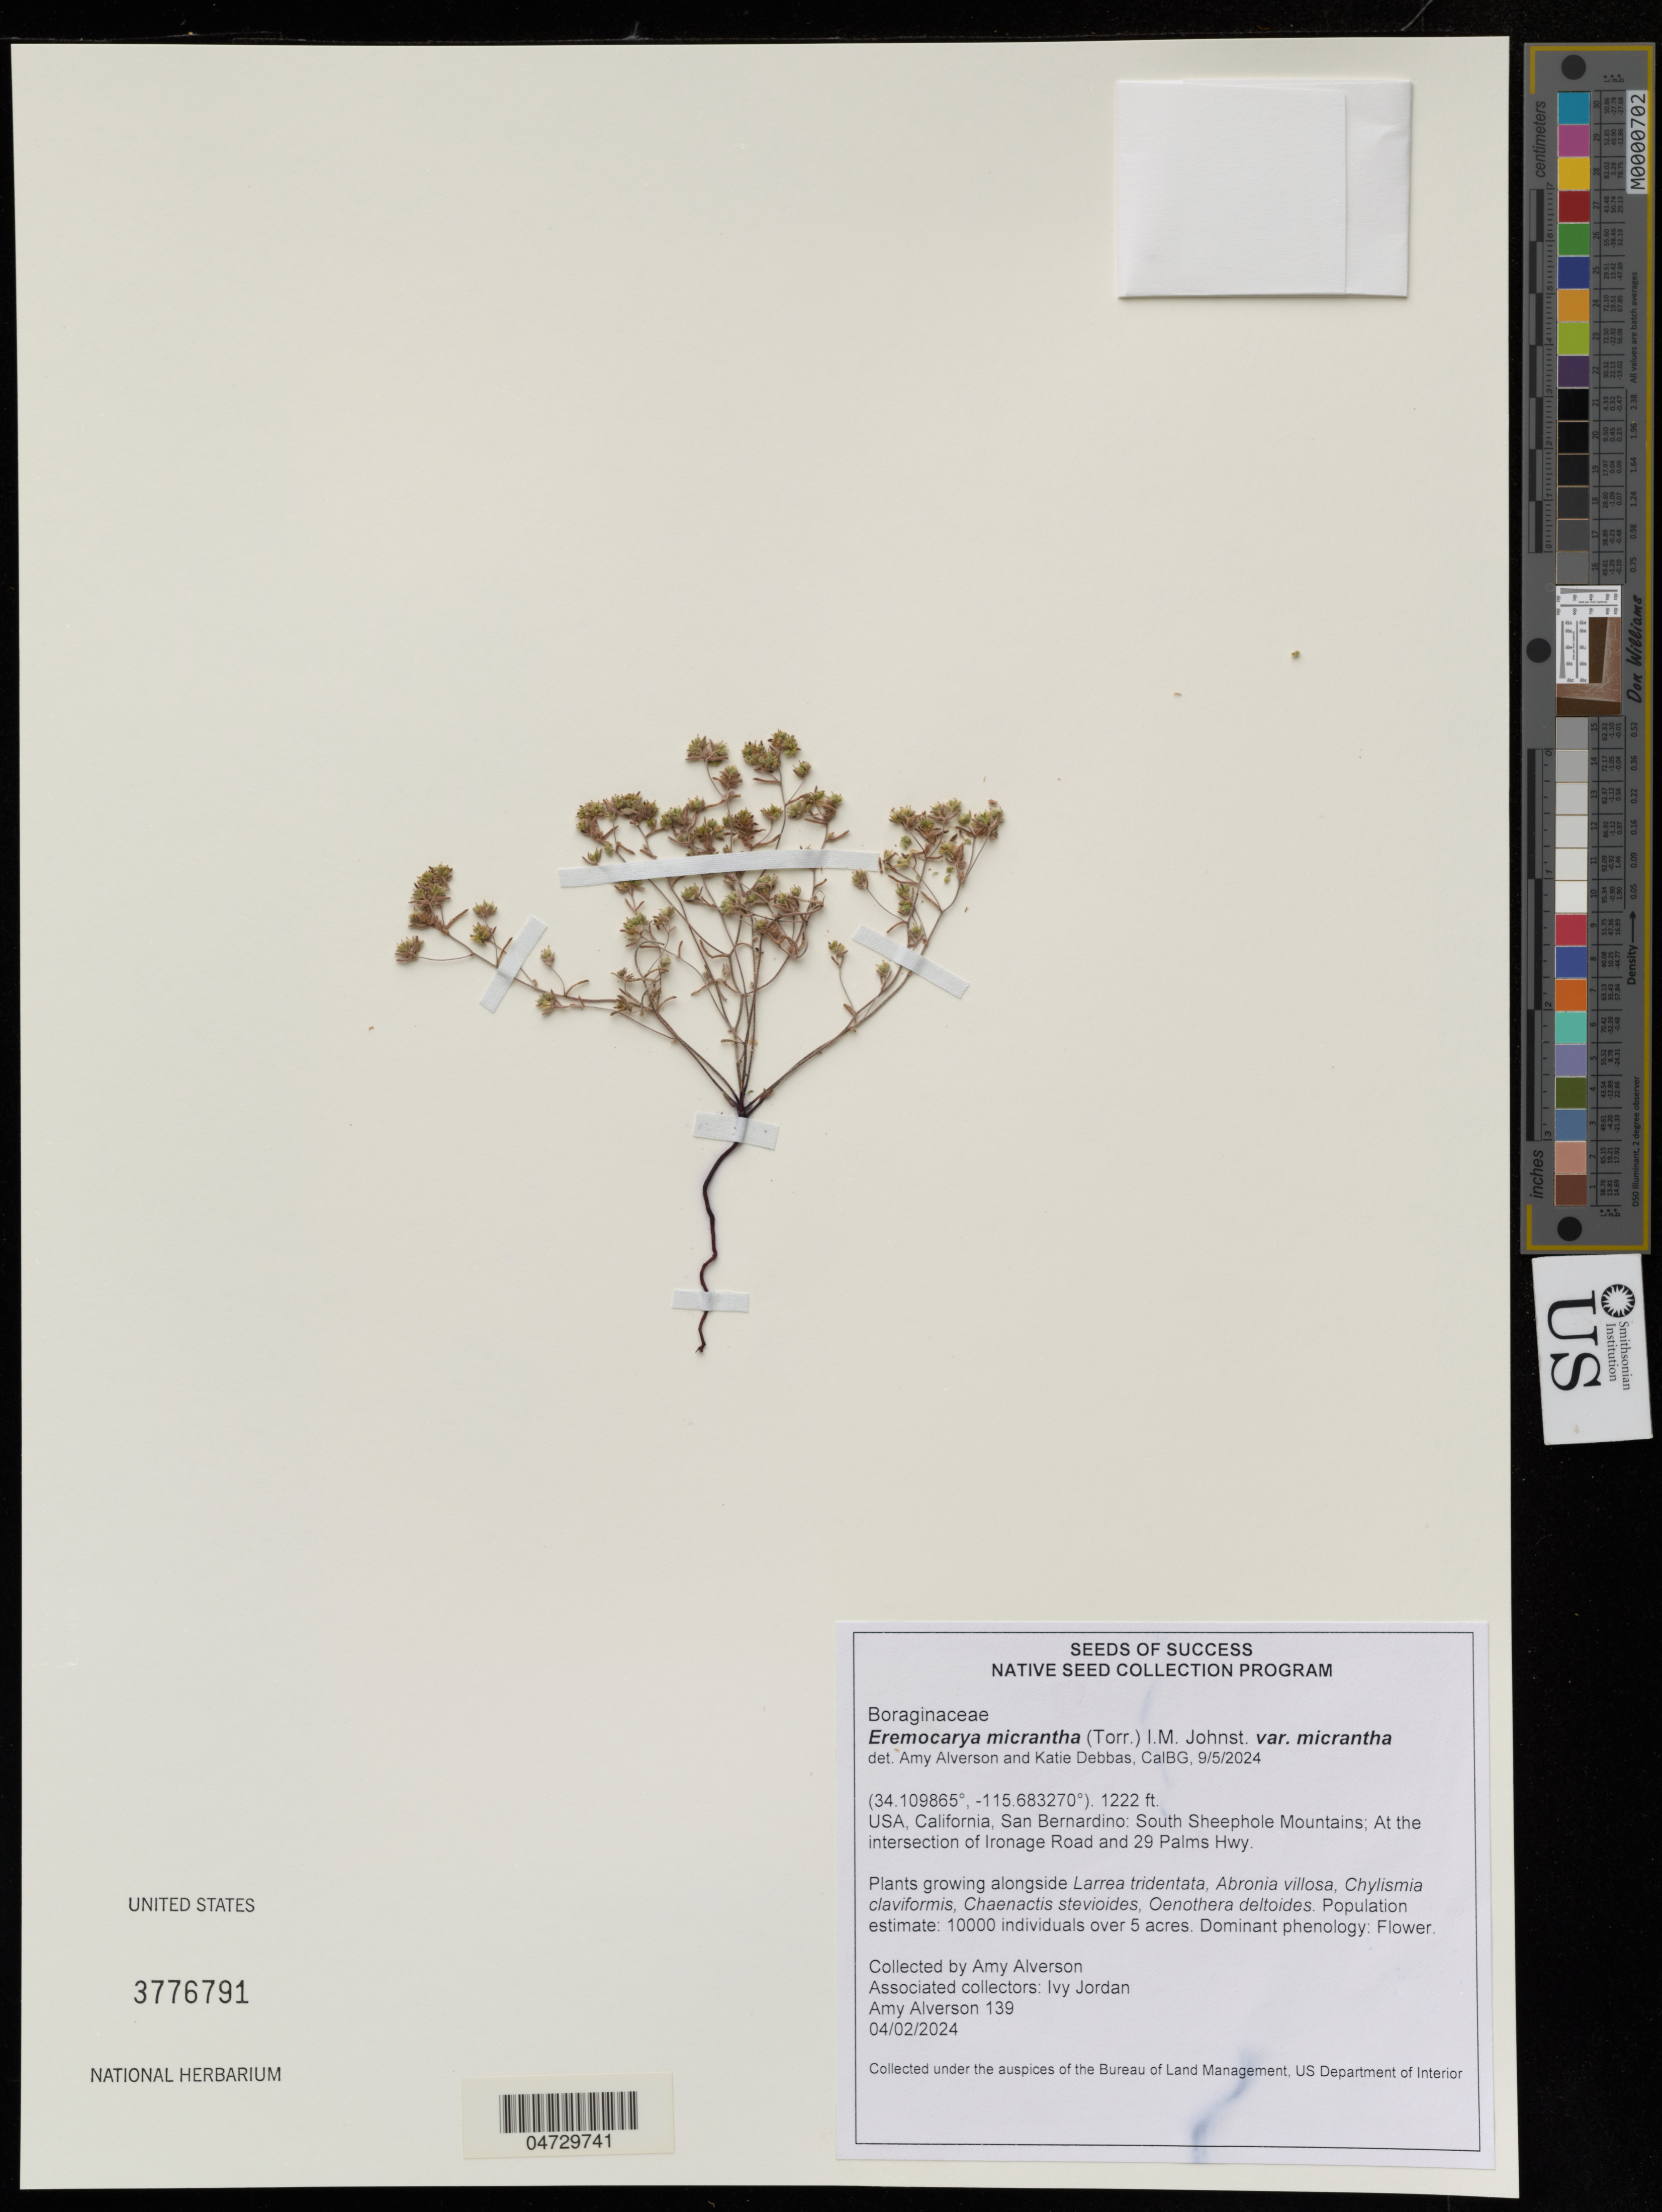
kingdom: Plantae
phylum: Tracheophyta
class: Magnoliopsida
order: Boraginales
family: Boraginaceae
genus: Eremocarya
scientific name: Eremocarya micrantha var. micrantha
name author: (Torr.) Greene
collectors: A. Alverson & I. Jordan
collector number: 139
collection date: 2024-04-02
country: United States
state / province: California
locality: San Bernardino: South Sheephole Mountains; At the intersection of Ironage Road and 29 Palms Hwy.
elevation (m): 372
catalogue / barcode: US 3776791